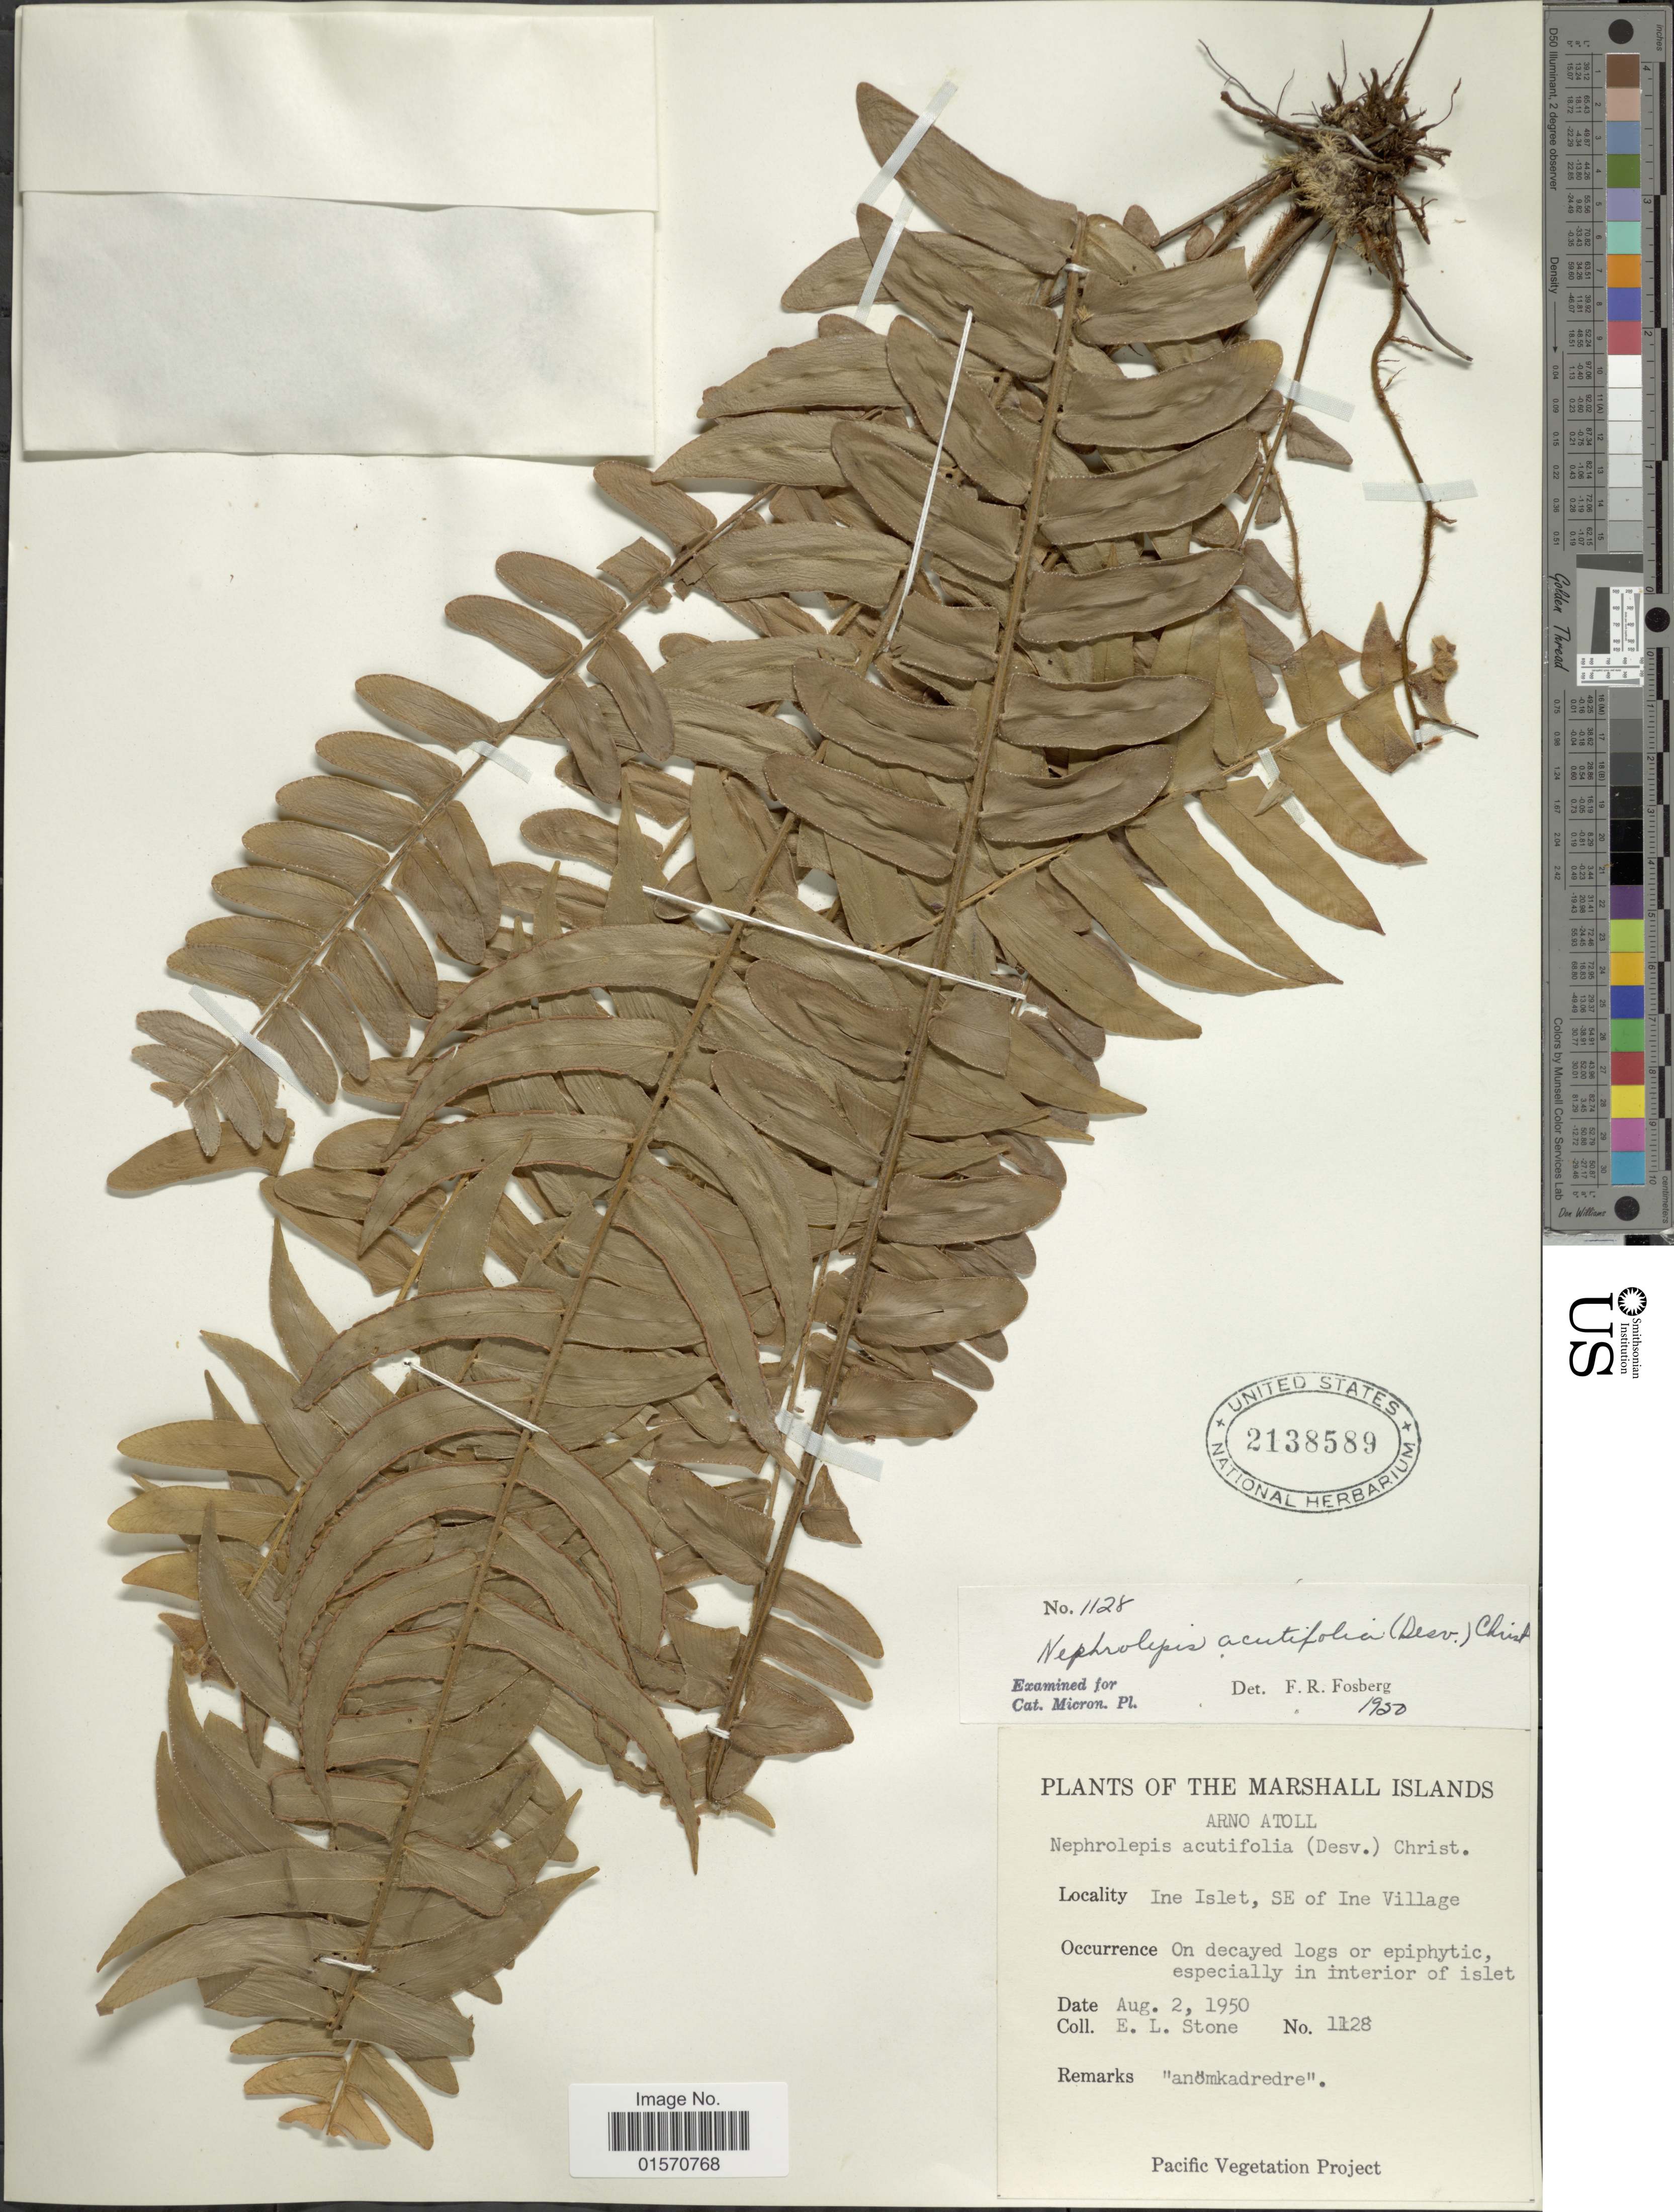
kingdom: Plantae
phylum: Tracheophyta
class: Polypodiopsida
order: Polypodiales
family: Nephrolepidaceae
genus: Nephrolepis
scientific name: Nephrolepis acutifolia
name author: (Desv.) Chr.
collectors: E. L. Stone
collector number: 1128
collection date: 1950-08-02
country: Marshall Islands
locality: Arno Atoll. Ine Islet, SE of Ine Village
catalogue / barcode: US 2138589